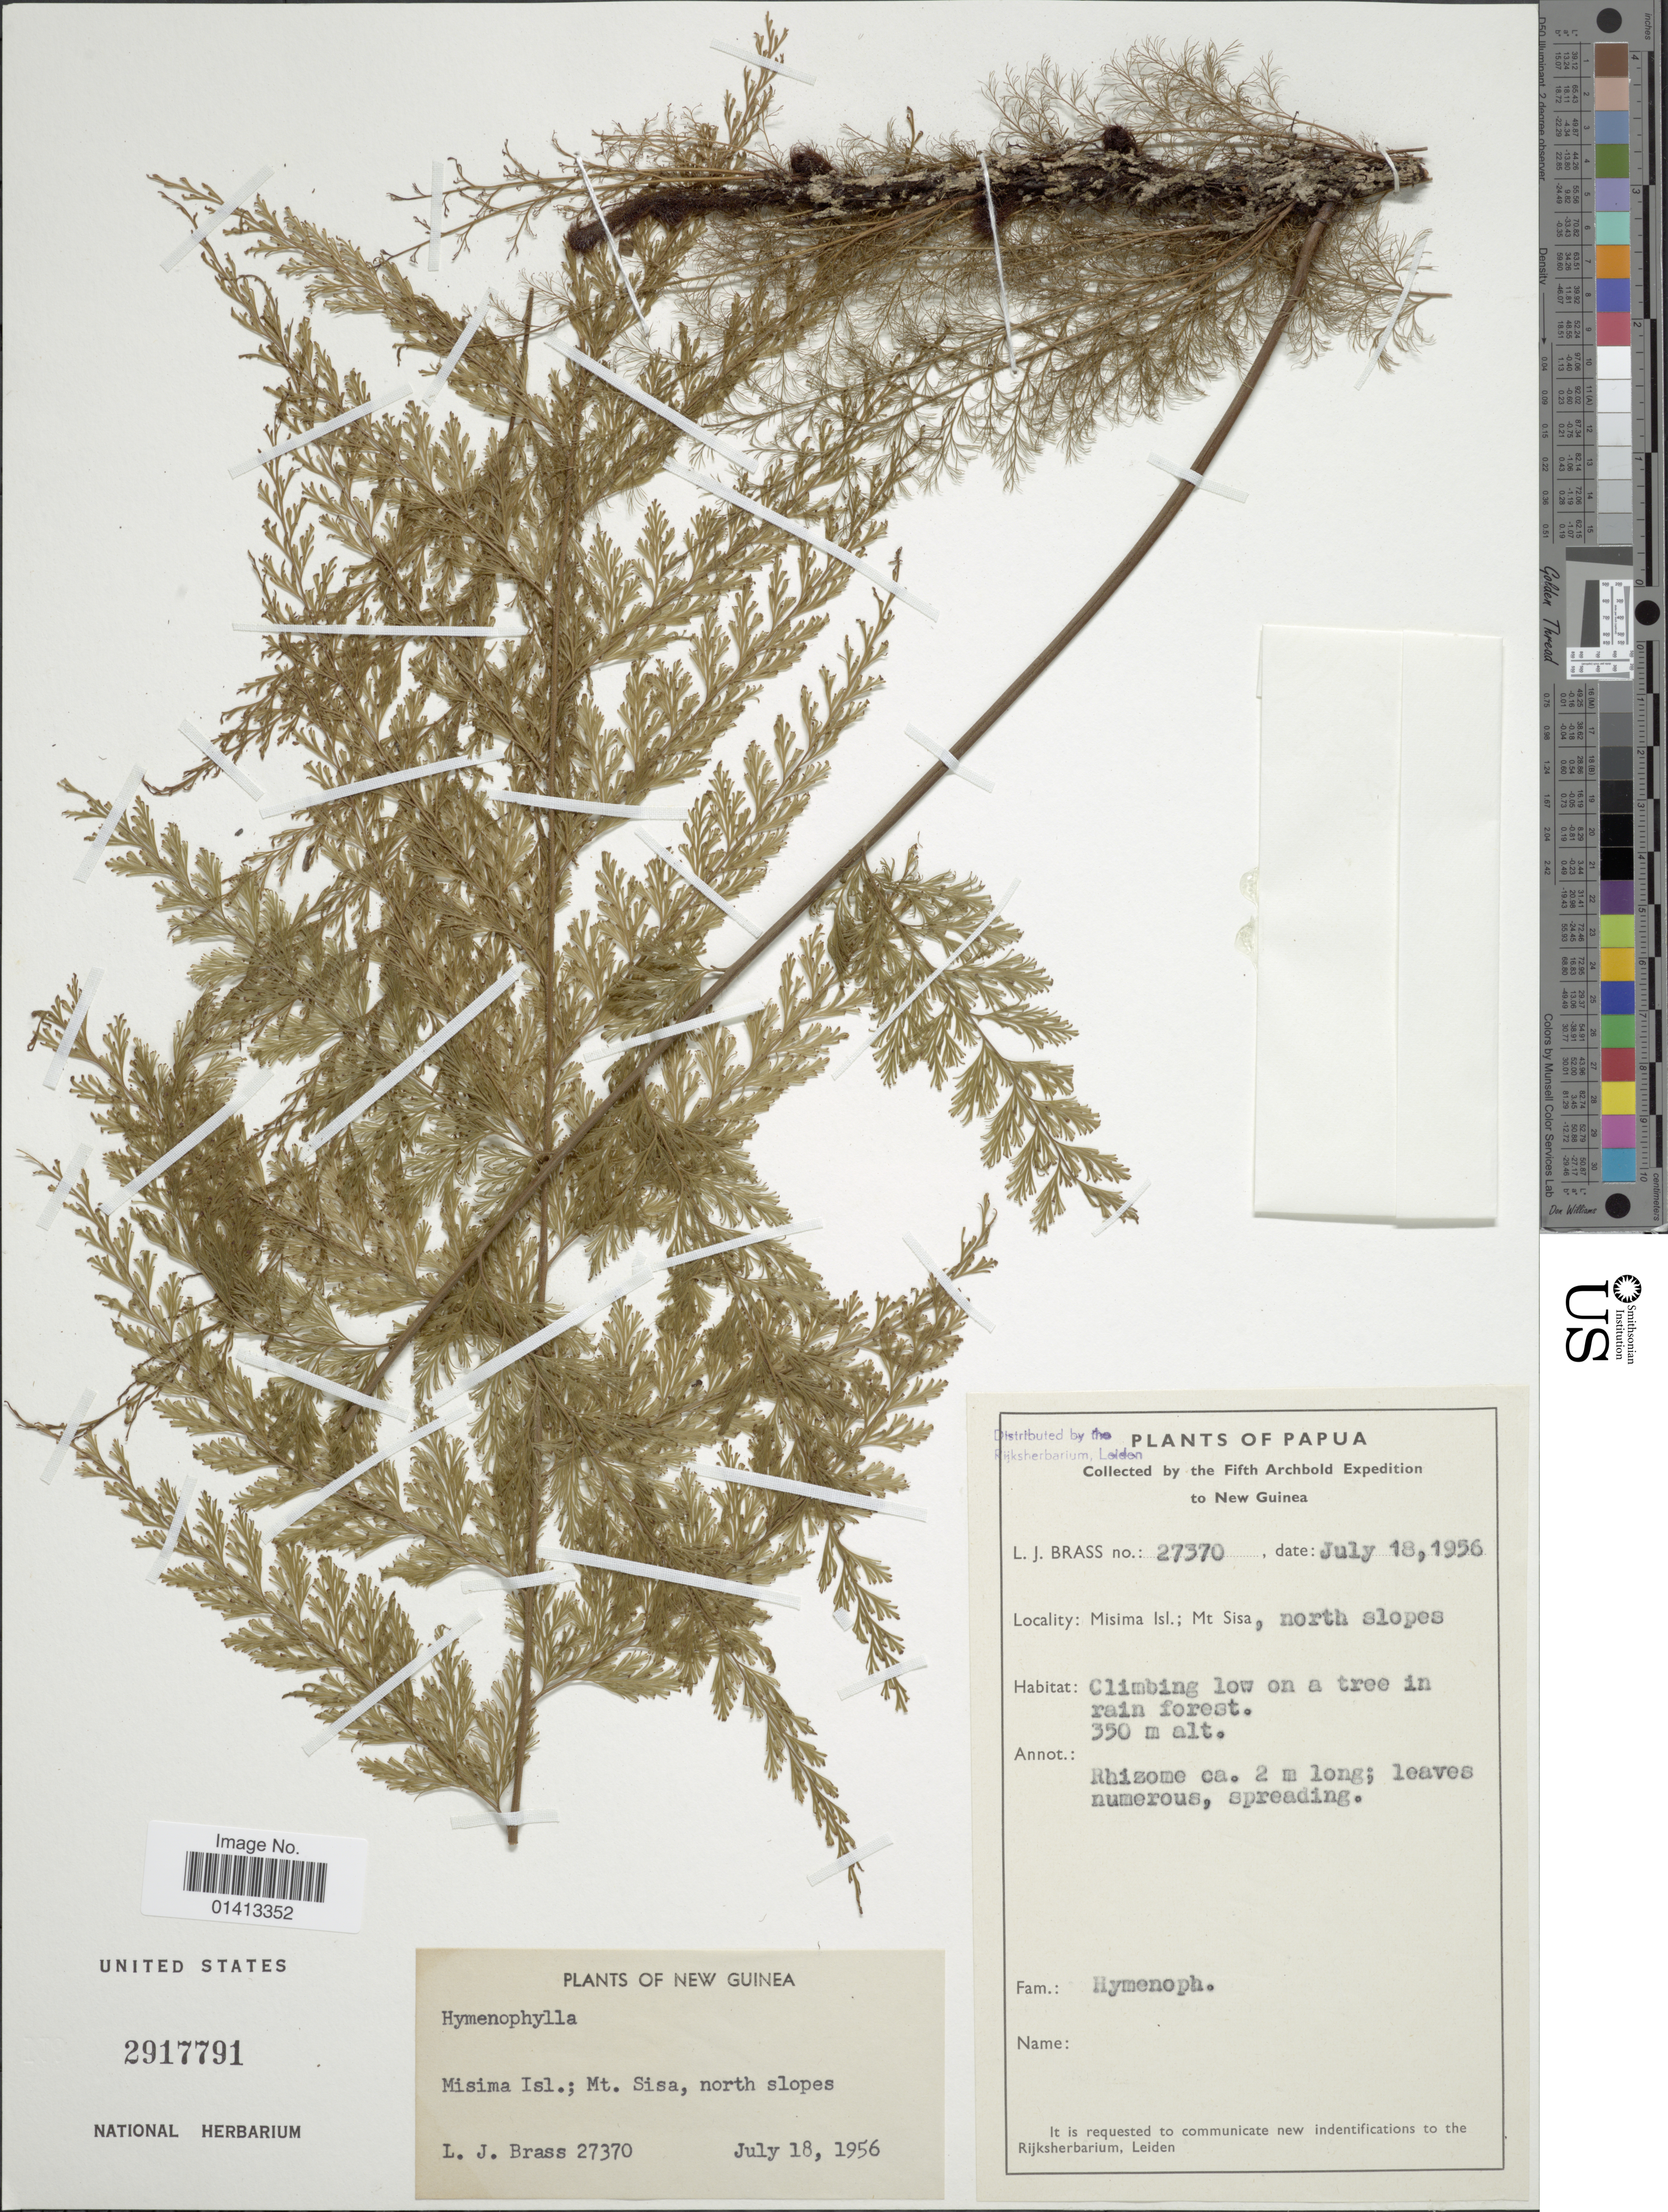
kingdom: Plantae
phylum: Tracheophyta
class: Polypodiopsida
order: Hymenophyllales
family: Hymenophyllaceae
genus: Crepidomanes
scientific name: Crepidomanes sp.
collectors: L. J. Brass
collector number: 27370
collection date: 1956-07-18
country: Papua New Guinea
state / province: Milne Bay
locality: Misima Isl; Mt Sisa, north slopes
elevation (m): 350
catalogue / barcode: US 2917791